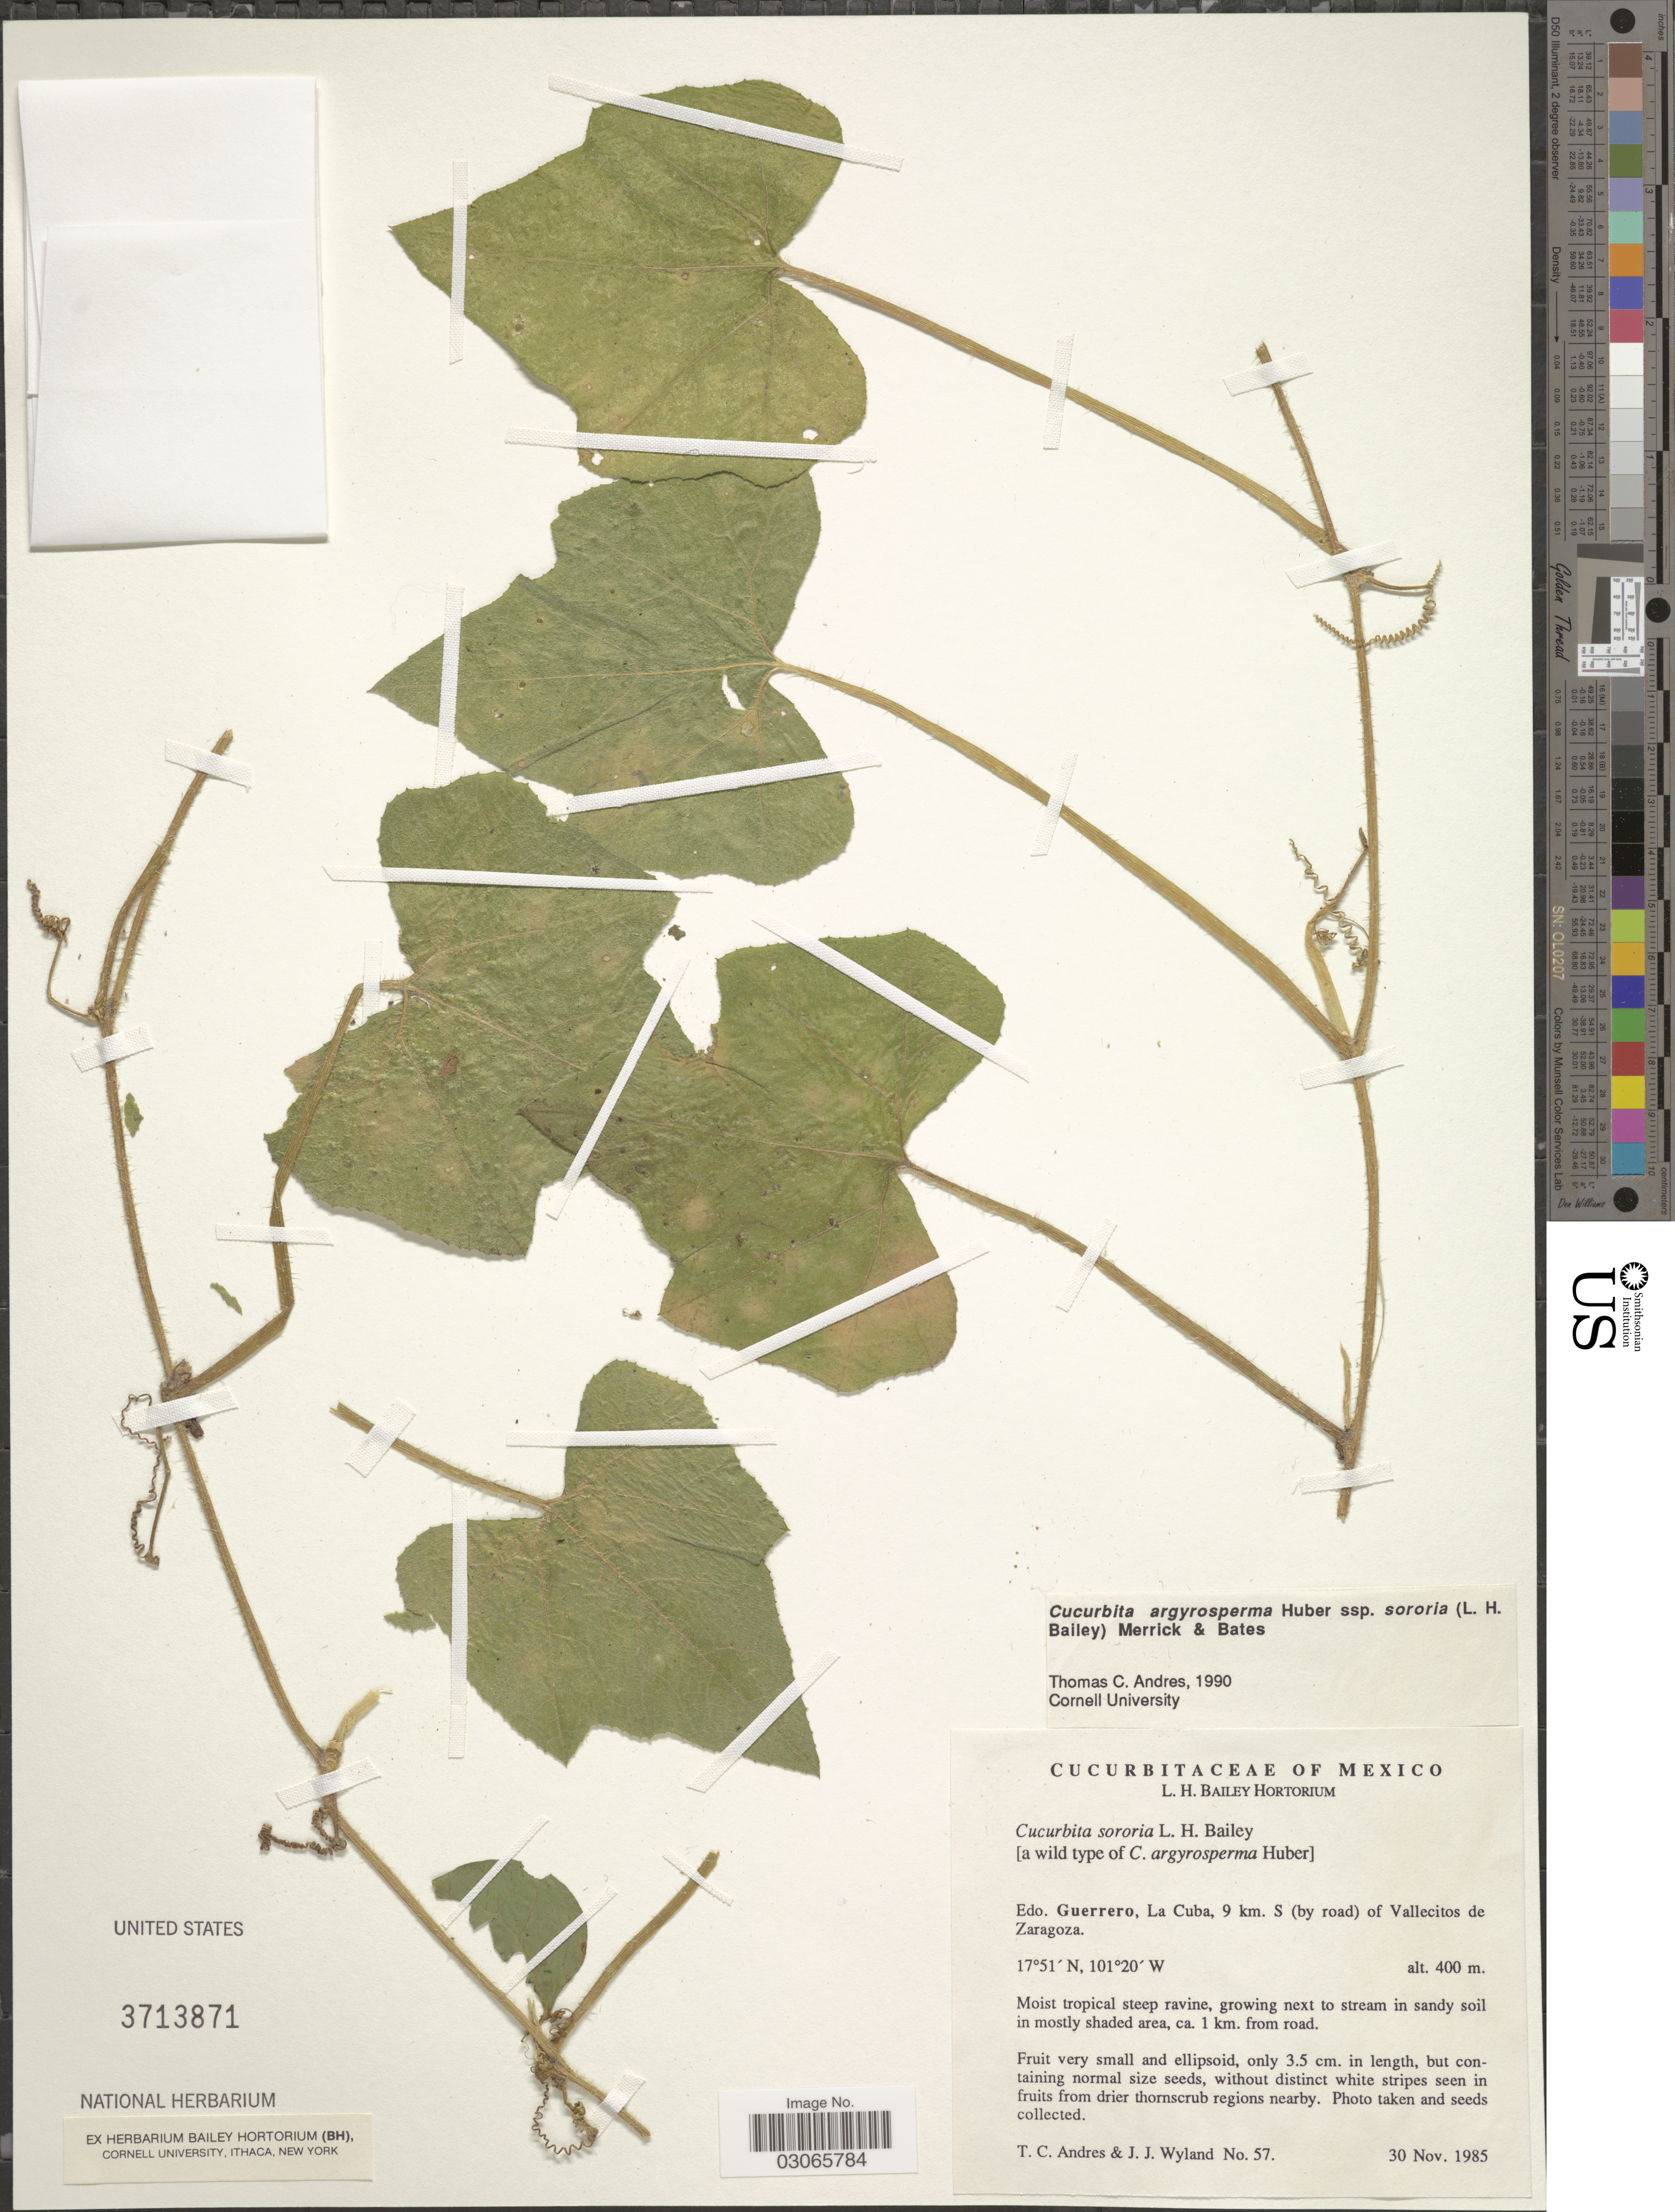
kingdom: Plantae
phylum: Tracheophyta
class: Magnoliopsida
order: Cucurbitales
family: Cucurbitaceae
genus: Cucurbita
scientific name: Cucurbita argyrosperma subsp. sororia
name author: (L.H. Bailey) Merrick & D.M. Bates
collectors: T. C. Andres & J. J. Wyland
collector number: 57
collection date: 1985-11-30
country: Mexico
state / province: Guerrero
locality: La Cuba, 9 km. S (by road) of Vallecitos de Zaragoza. Ca. 1 km. from road.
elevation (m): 400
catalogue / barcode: US 3713871